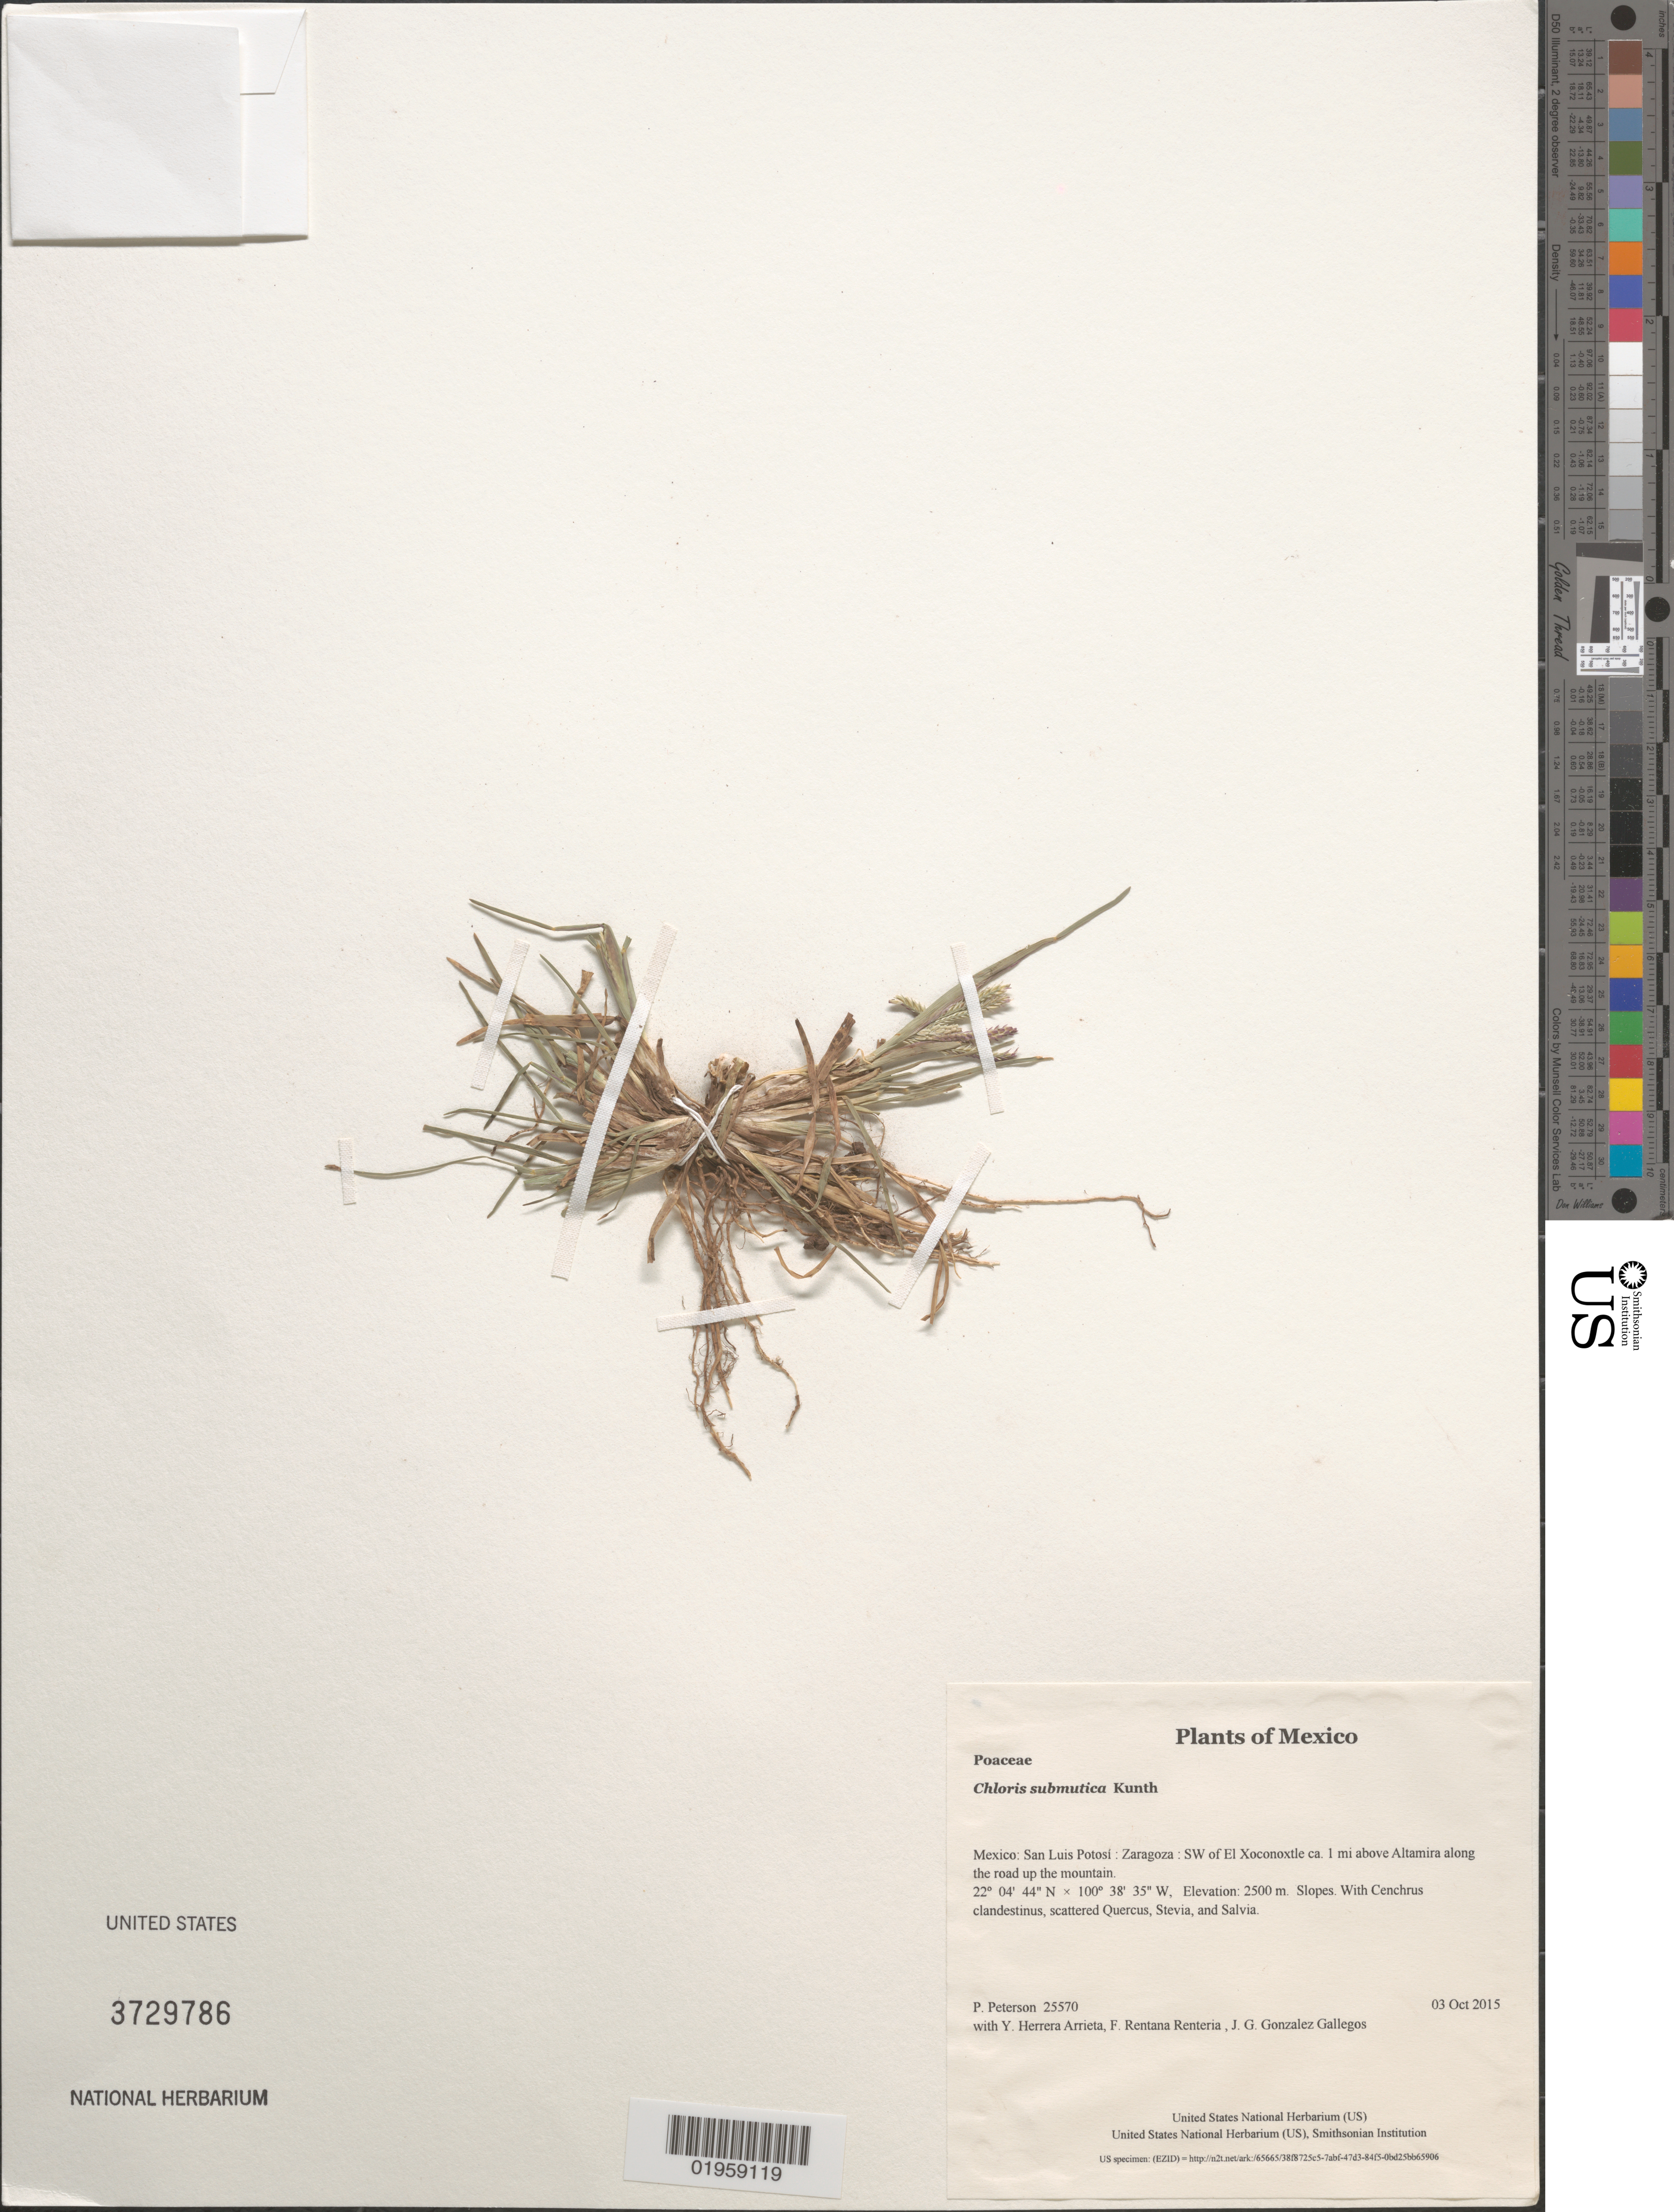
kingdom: Plantae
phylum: Tracheophyta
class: Liliopsida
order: Poales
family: Poaceae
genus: Chloris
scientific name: Chloris submutica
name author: Kunth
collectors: P. M. Peterson, Y. Herrera Arrieta, F. Rentana Renteria & J. G. Gonzalez Gallegos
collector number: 25570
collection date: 2015-10-03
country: Mexico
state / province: San Luis Potosí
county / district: Zaragoza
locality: SW of El Xoconoxtle ca. 1 mi above Altamira along the road up the mountain.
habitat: Slopes.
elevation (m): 2500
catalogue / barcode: US 3729786